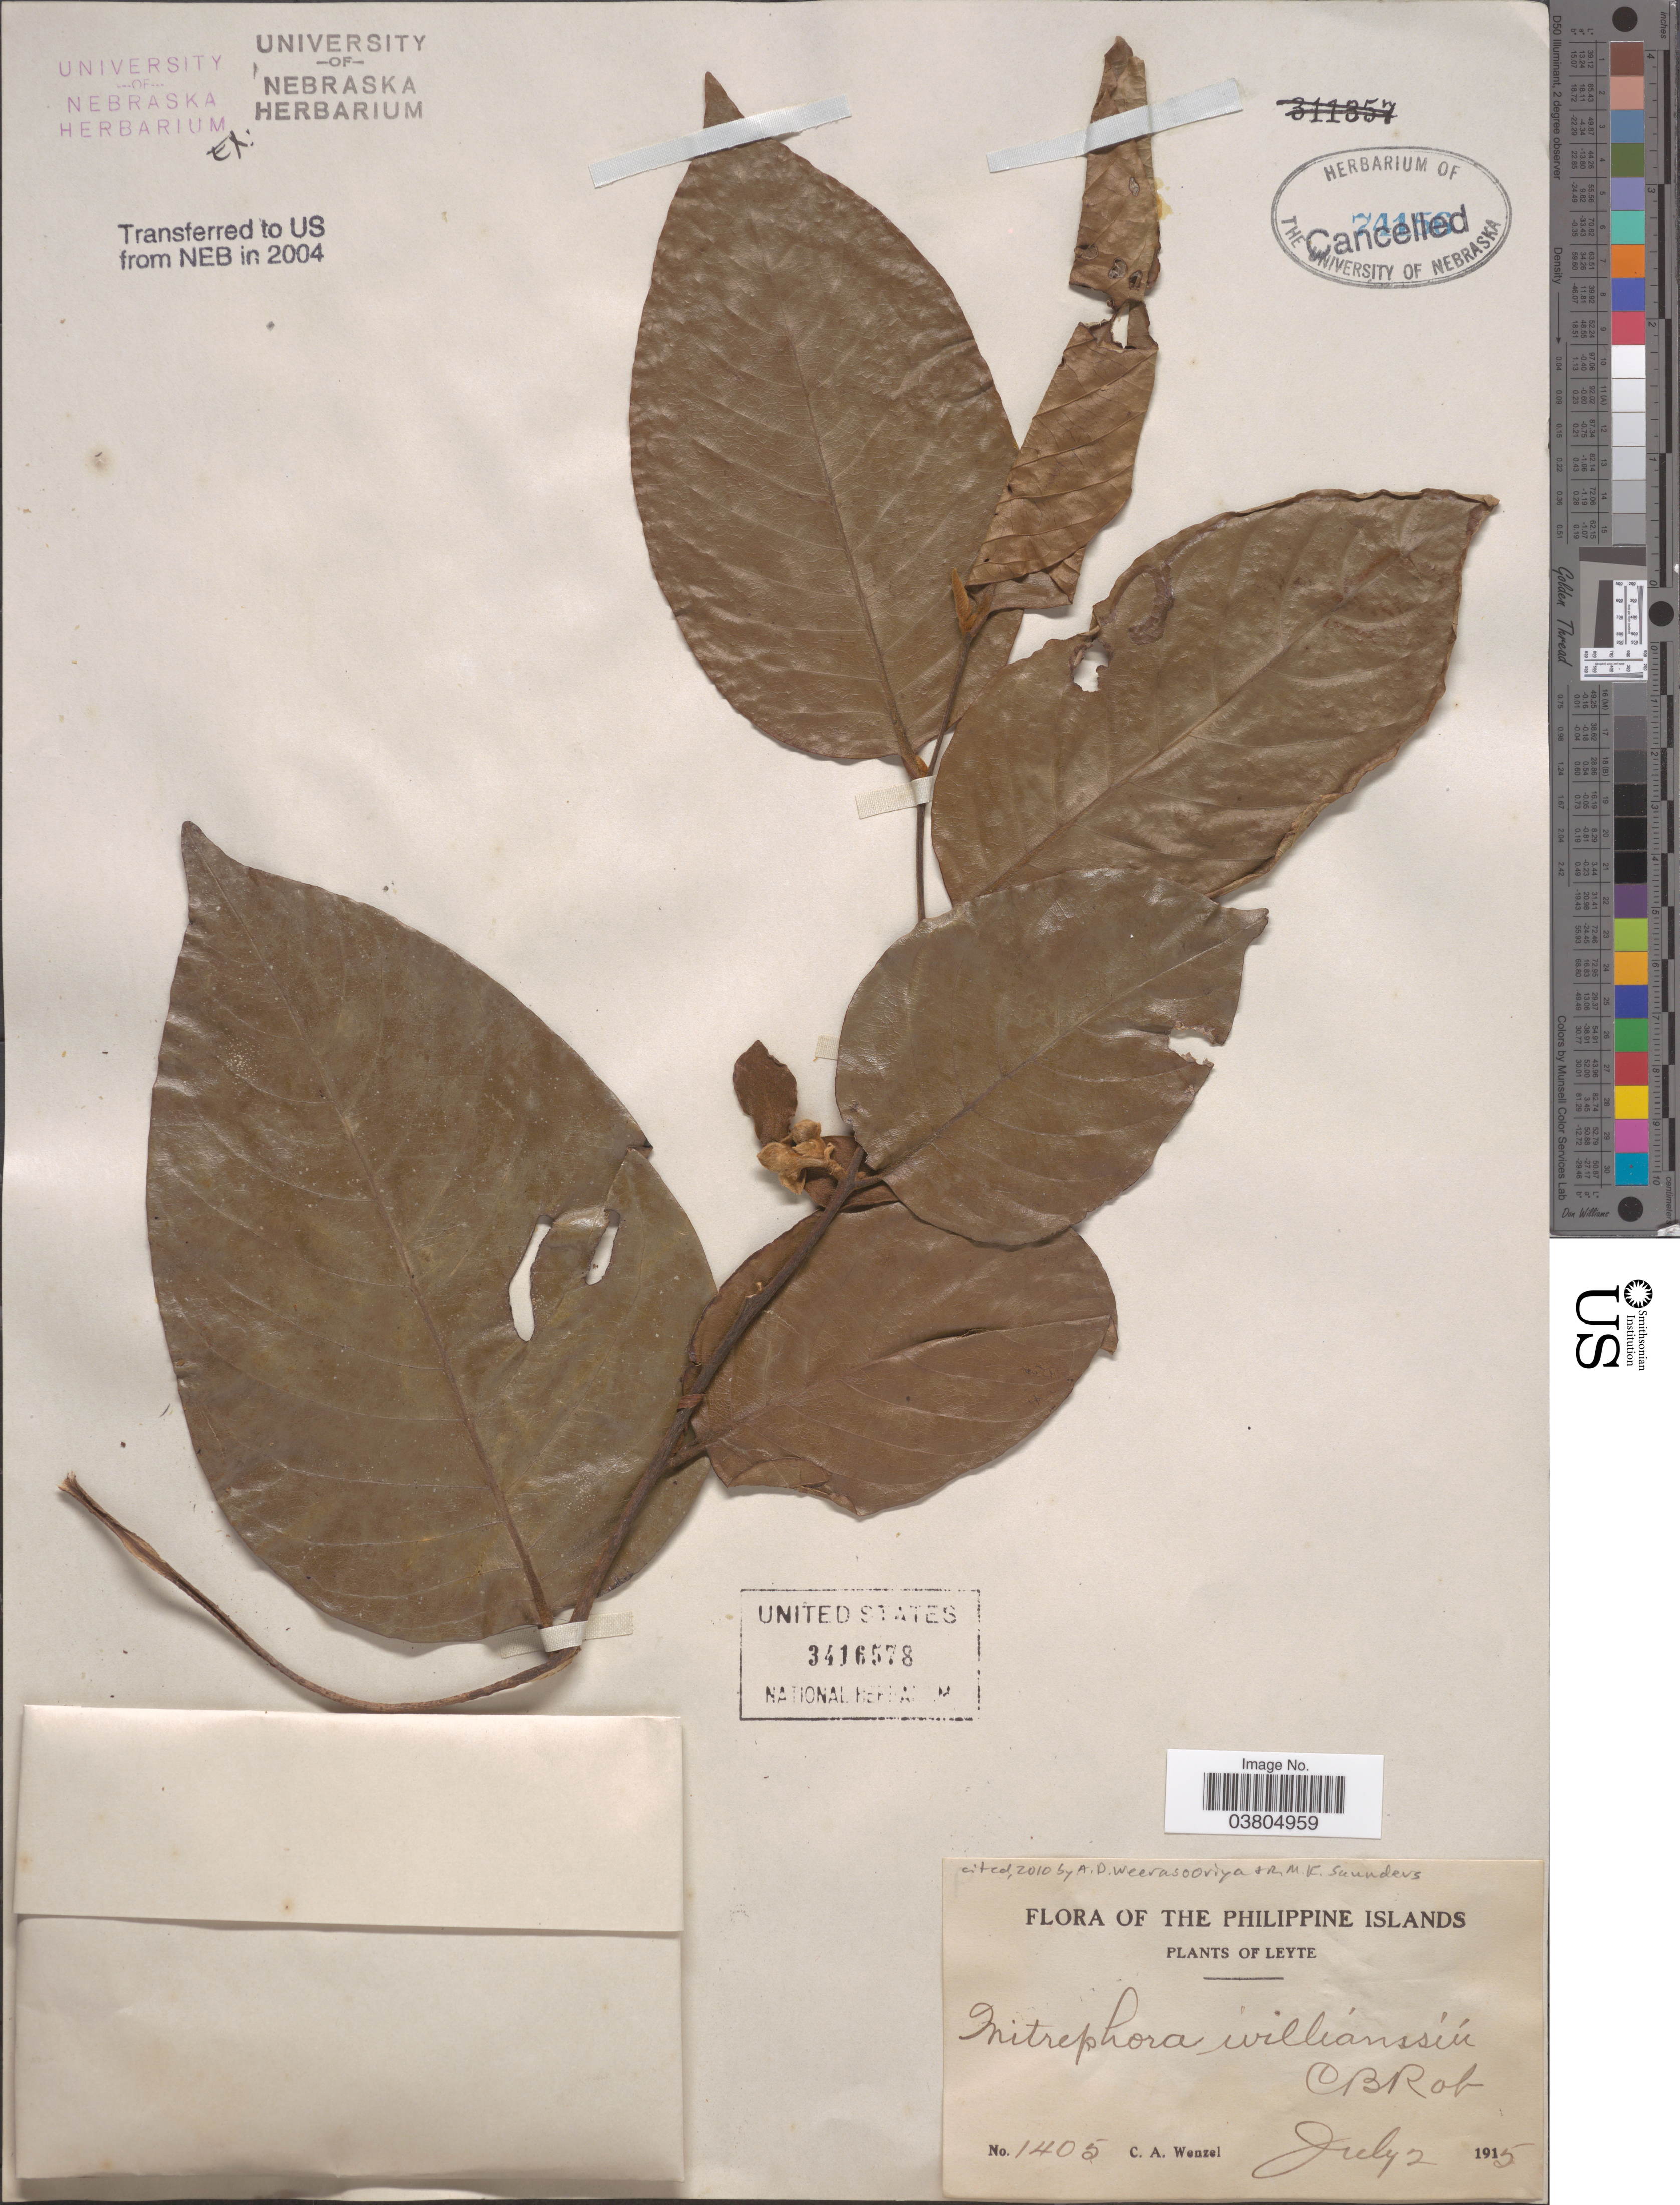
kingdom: Plantae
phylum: Tracheophyta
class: Magnoliopsida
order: Magnoliales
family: Annonaceae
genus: Mitrephora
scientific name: Mitrephora williamsii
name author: C.B. Rob.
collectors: C. Wenzel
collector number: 1405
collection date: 1915-07-02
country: Philippines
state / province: Eastern Visayas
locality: Philippine Islands. Leyte.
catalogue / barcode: US 3416578